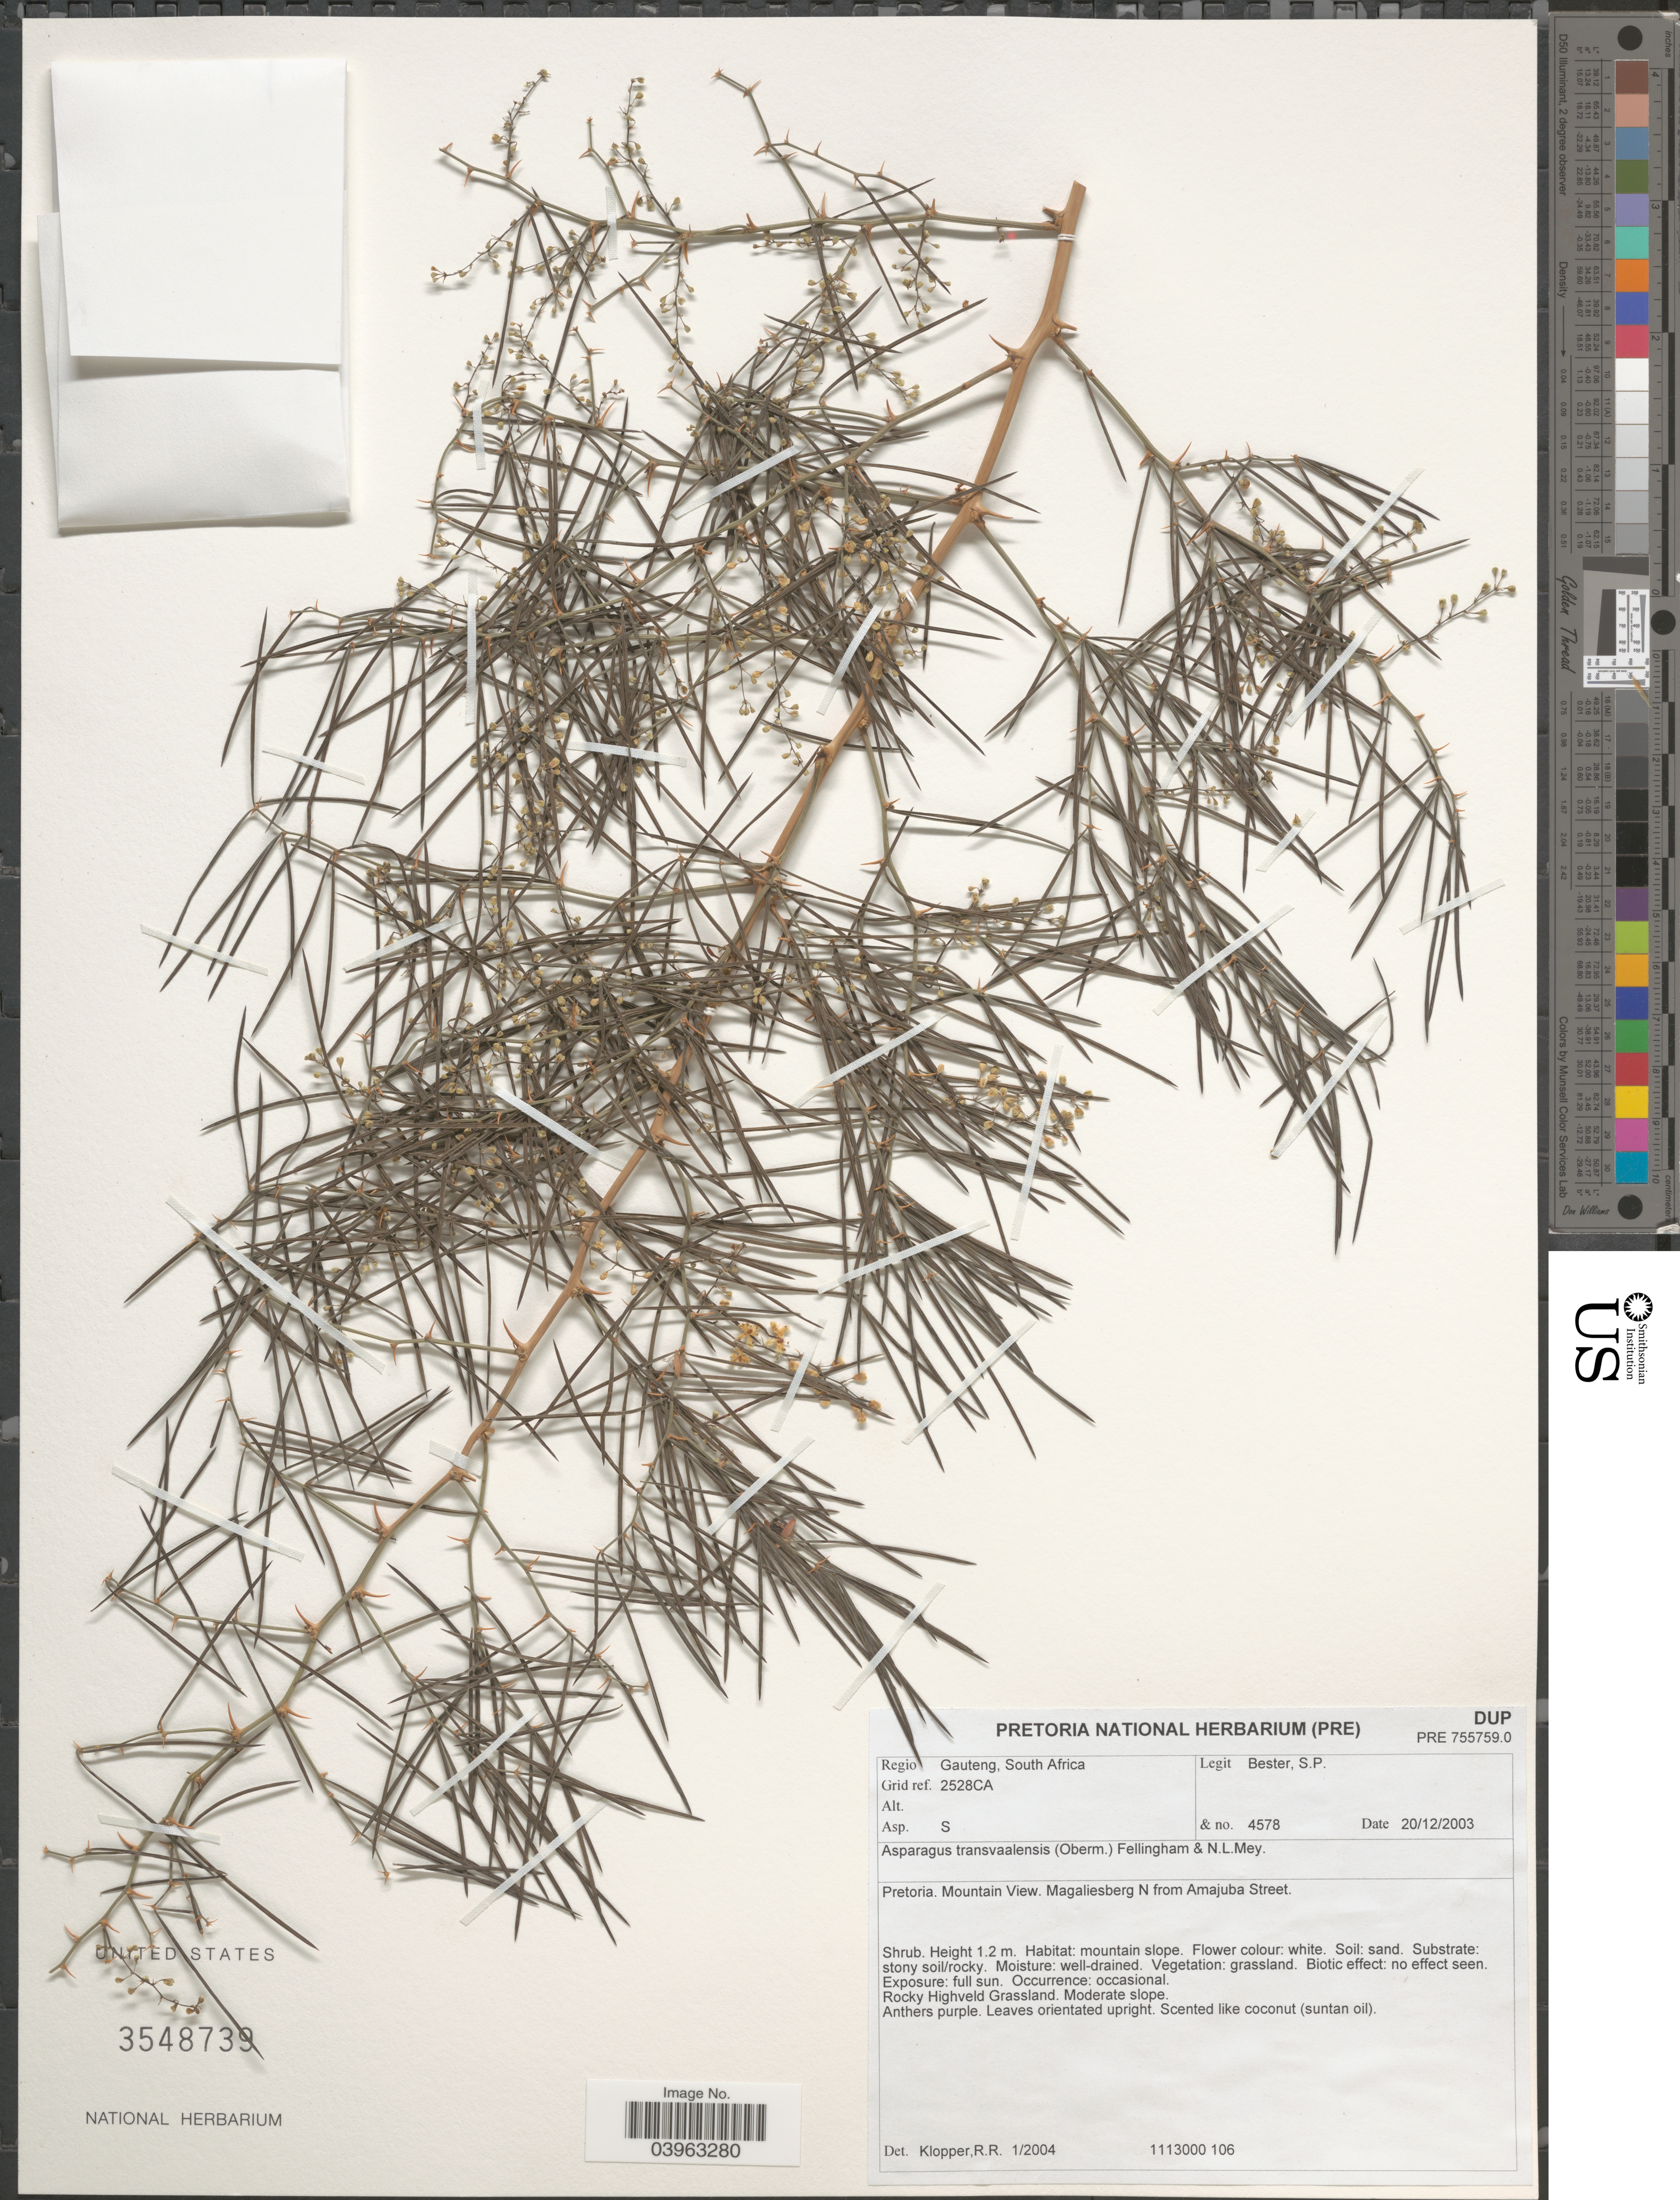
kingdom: Plantae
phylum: Tracheophyta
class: Liliopsida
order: Asparagales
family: Asparagaceae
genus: Asparagus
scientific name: Asparagus transvaalensis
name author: (Oberm.) Fellingham & N.L. Mey.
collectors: S. Bester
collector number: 4578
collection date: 2003-12-20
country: South Africa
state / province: Gauteng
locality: Regio Gauteng. Grid ref. 2528CA. Asp. S. Pretoria. Mountain View. Magaliesberg N from Amajuba Street.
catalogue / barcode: US 3548739